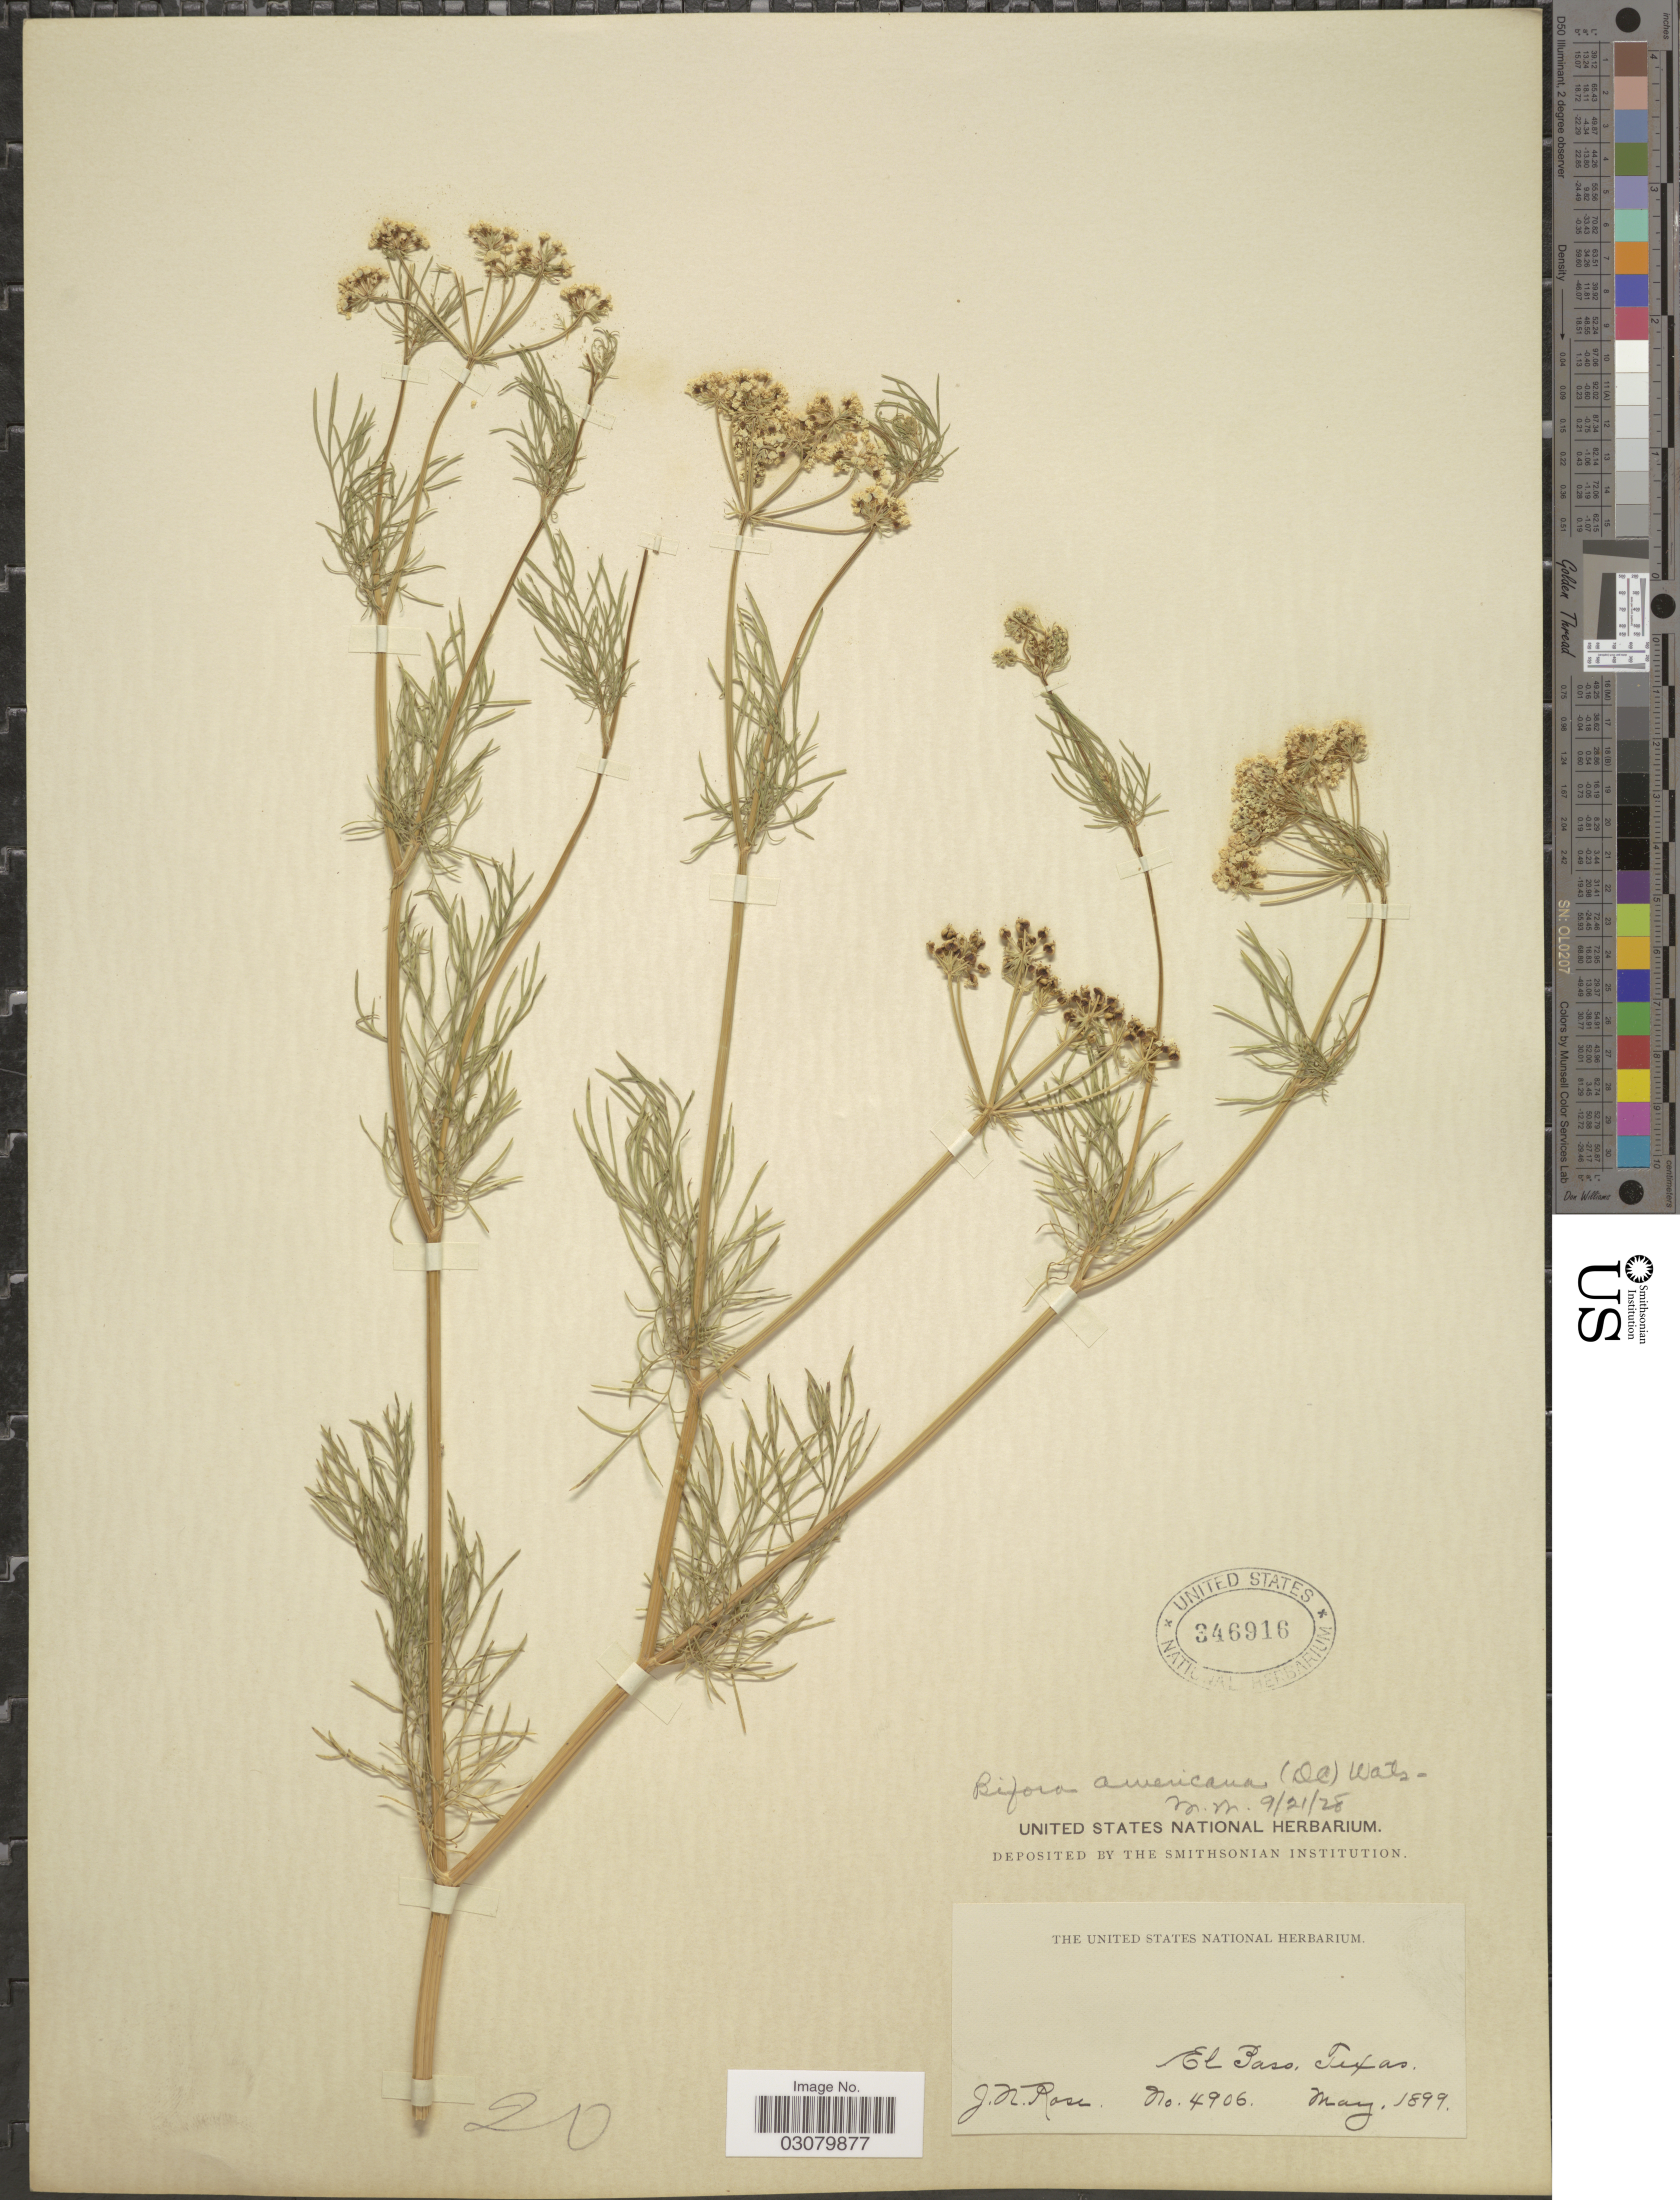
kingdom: Plantae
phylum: Tracheophyta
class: Magnoliopsida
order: Apiales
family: Apiaceae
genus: Bifora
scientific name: Bifora americana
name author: (DC.) Benth. & Hook. f. ex S. Watson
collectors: J. N. Rose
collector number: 4906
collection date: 1899-05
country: United States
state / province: Texas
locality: El Pass.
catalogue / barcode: US 346916